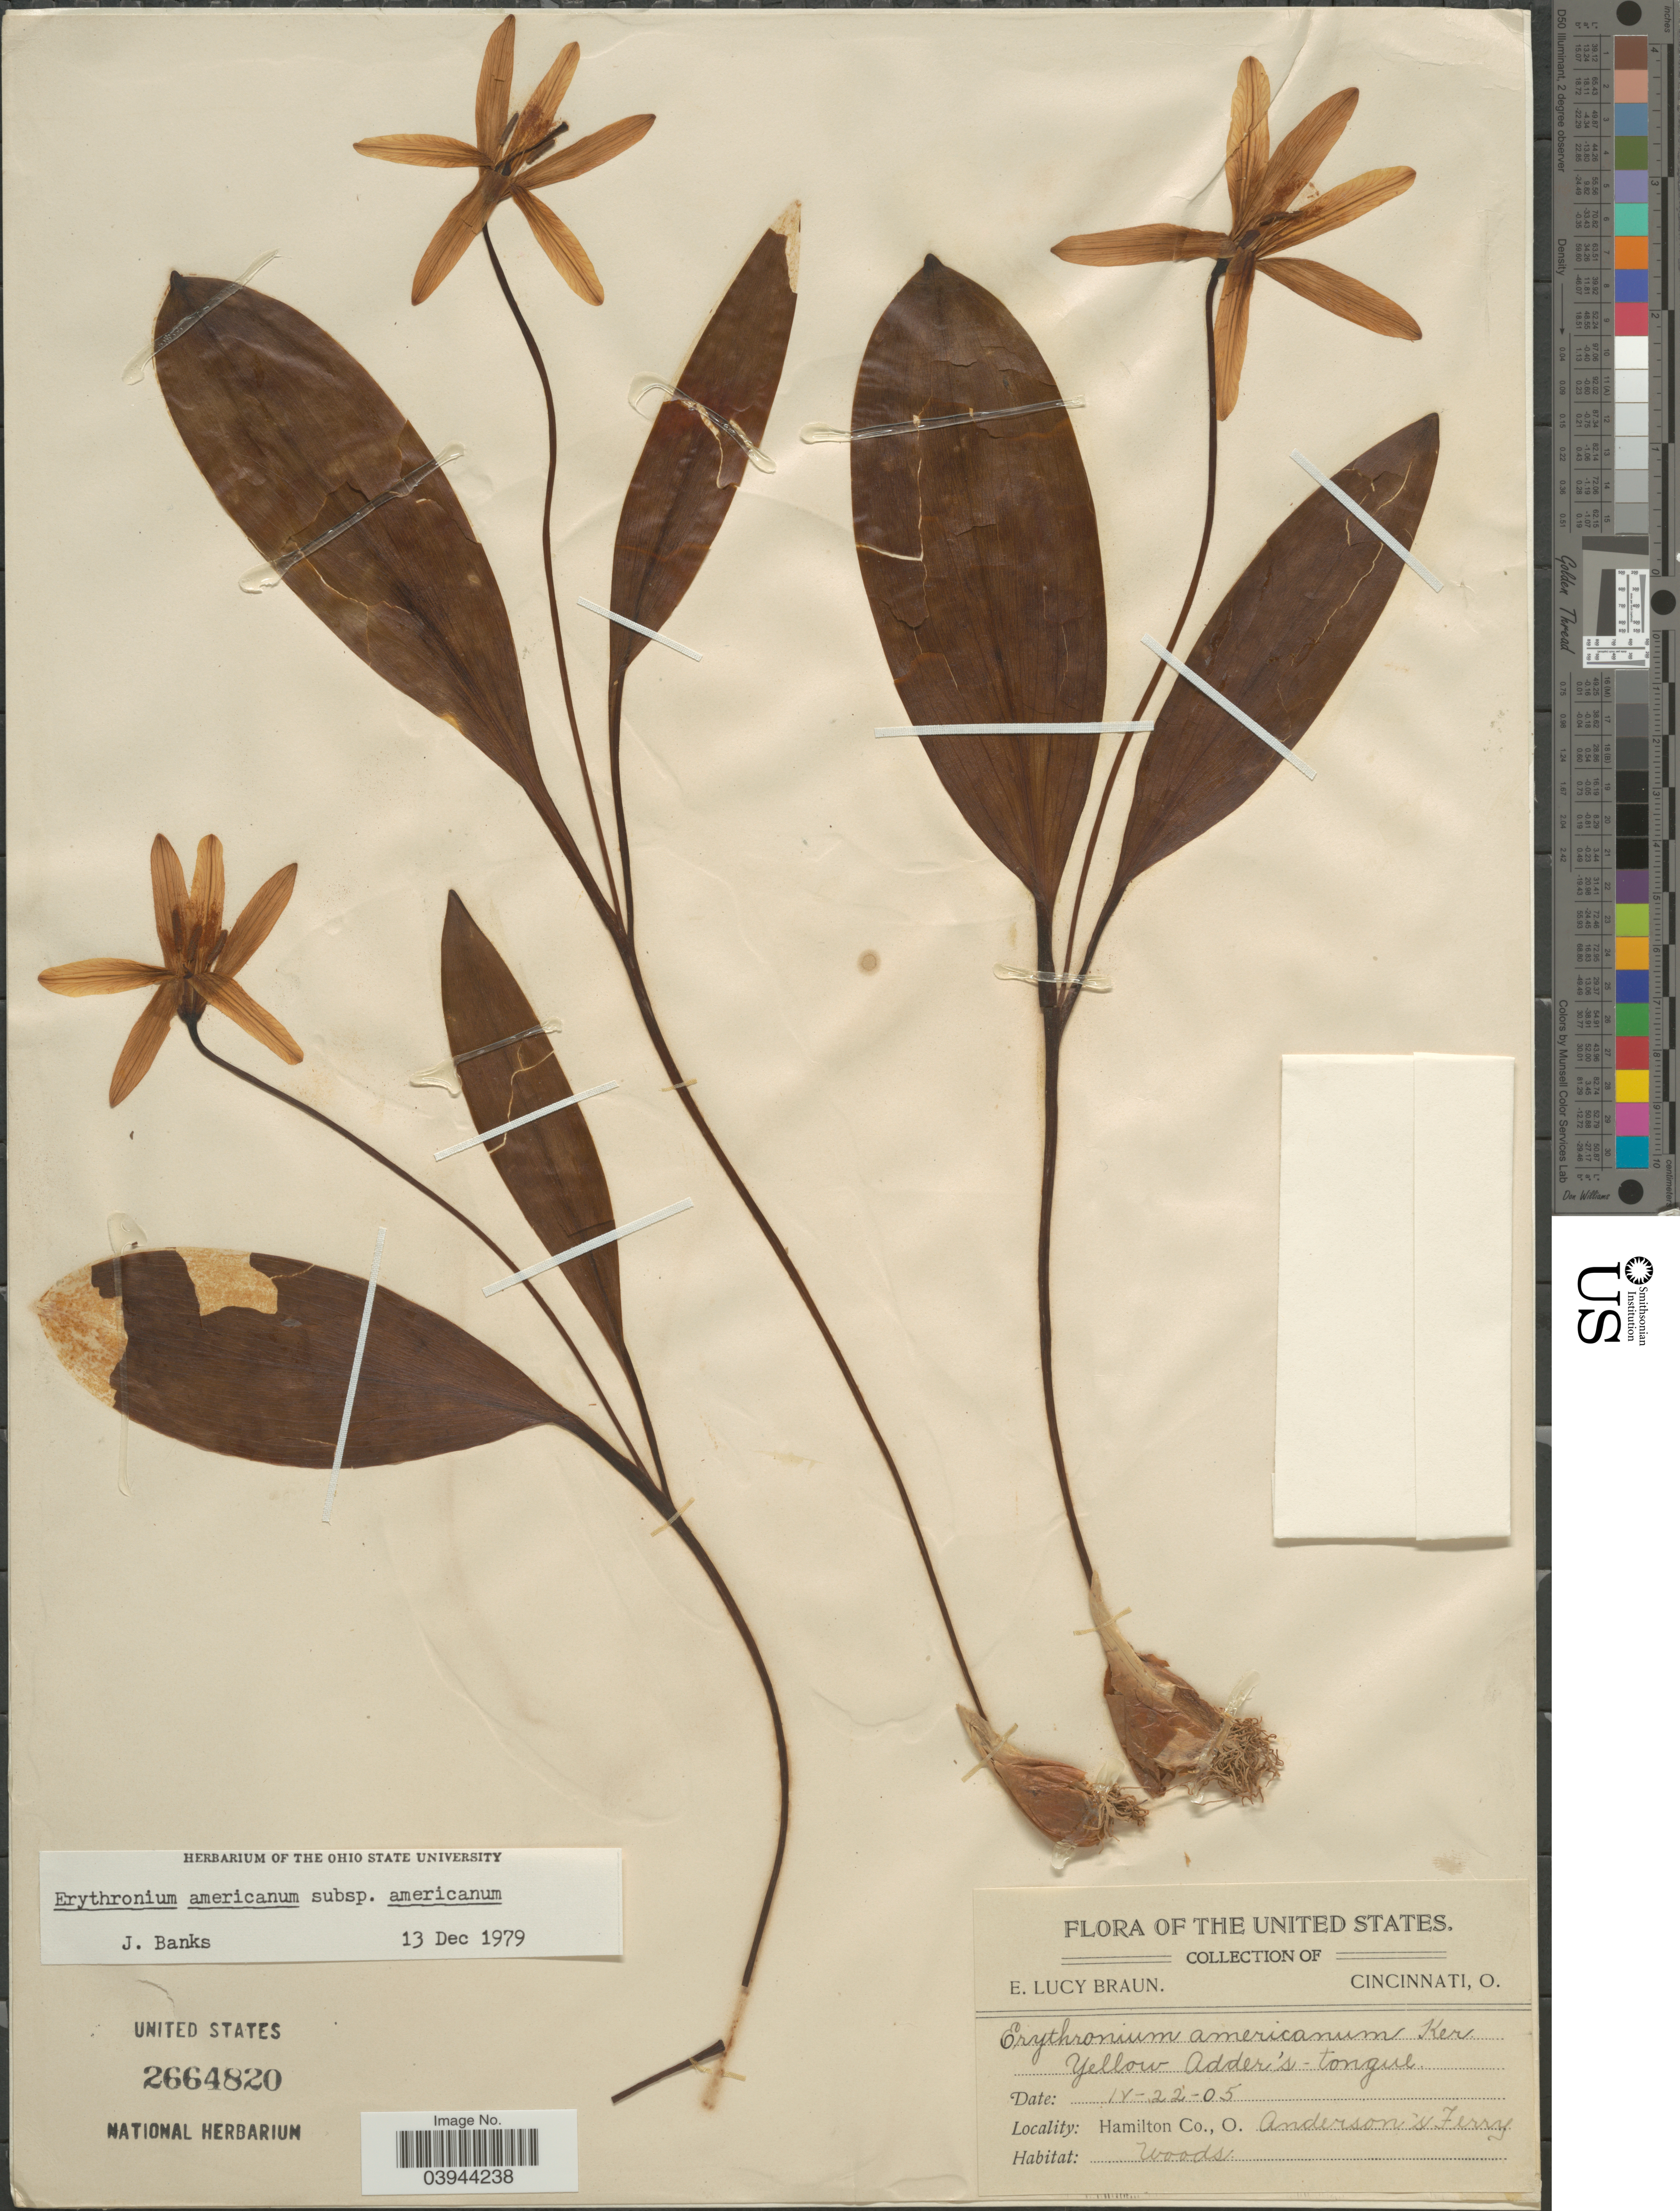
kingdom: Plantae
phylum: Tracheophyta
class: Liliopsida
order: Liliales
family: Liliaceae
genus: Erythronium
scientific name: Erythronium americanum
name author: Ker Gawl.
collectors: E. L. Braun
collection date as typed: Transcribed d/m/y: 22/4/5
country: United States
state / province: Ohio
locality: Hamilton Co., Anderson's Ferry.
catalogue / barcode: US 2664820